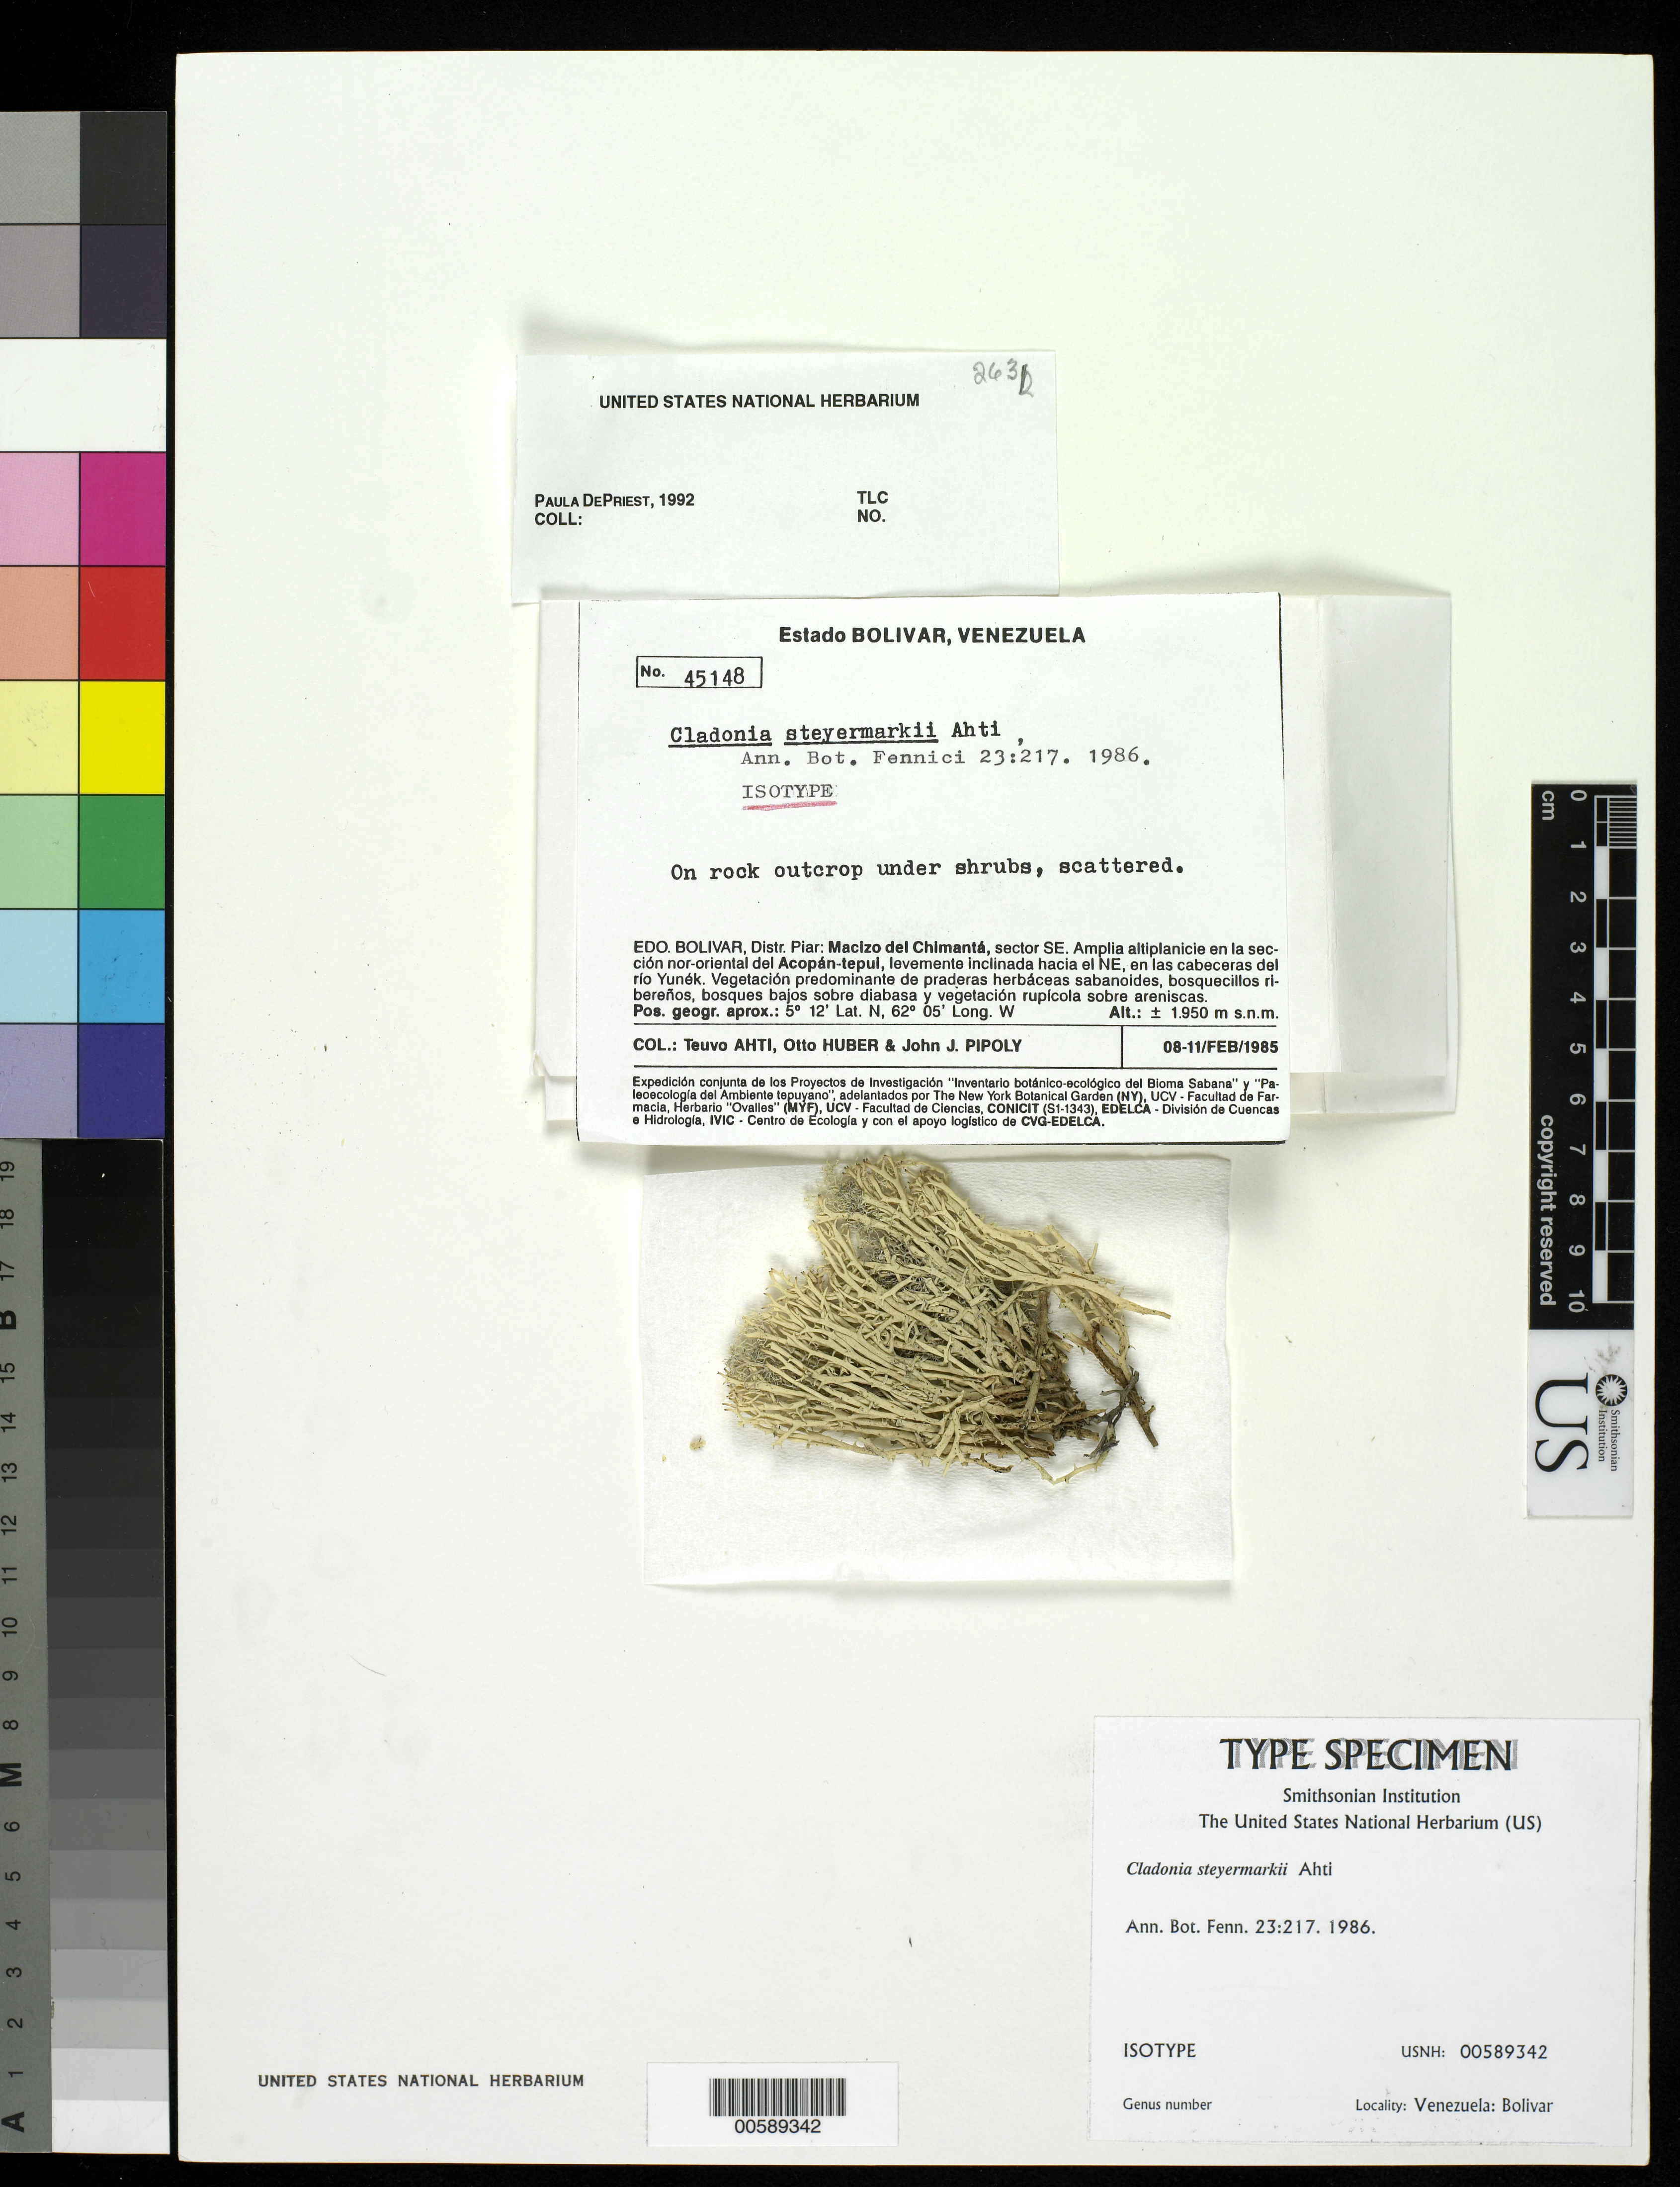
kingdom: Fungi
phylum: Ascomycota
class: Lecanoromycetes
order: Lecanorales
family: Cladoniaceae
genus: Cladonia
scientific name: Cladonia steyermarkii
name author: Ahti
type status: Isotype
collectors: T. T. Ahti, O. Huber & J. J. Pipoly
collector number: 45148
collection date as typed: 08 Feb 1885 to 11 Feb 1885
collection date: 1885-02-08/1885-02-11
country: Venezuela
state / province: Bolivar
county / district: Piar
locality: Macizo del Chimanta, sector SE, amplia altiplanicie en la seccion nor-occidental del Acopan-tepui, cabeceras del Rio Yunek. [Massif of Chimanta, SE sector, wide high plateau in the northwestern section of the A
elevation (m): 1950